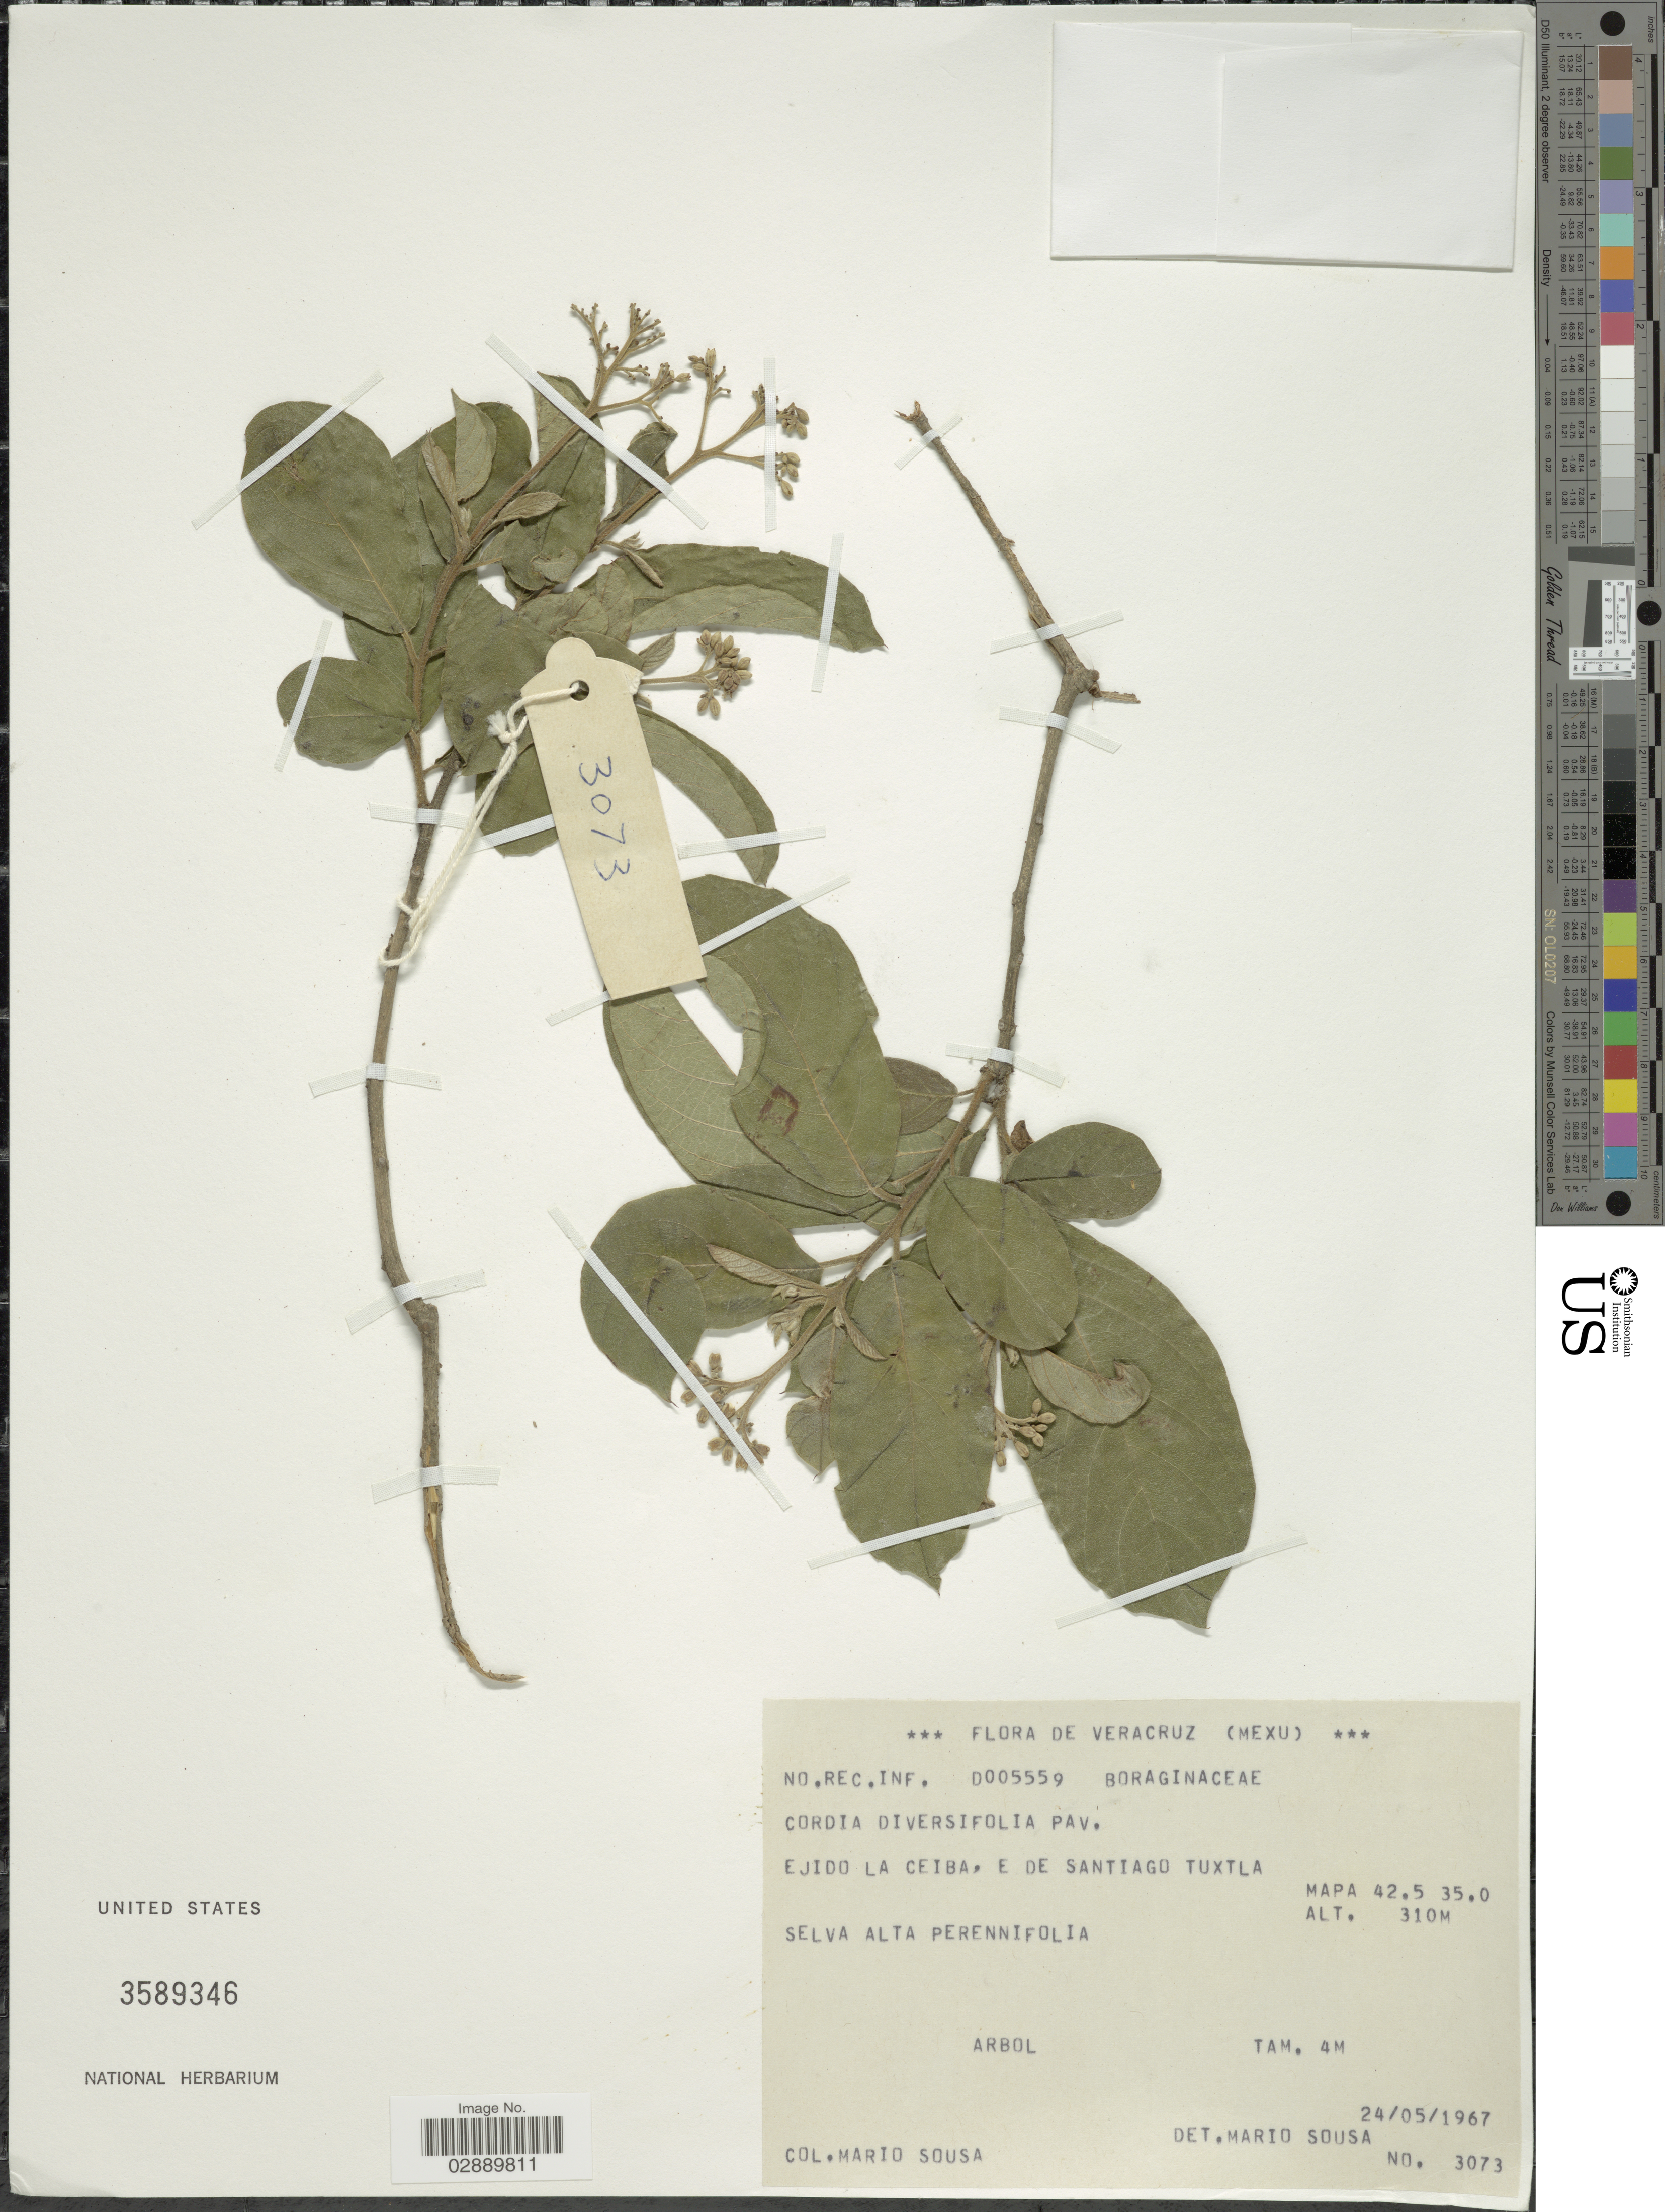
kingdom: Plantae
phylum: Tracheophyta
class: Magnoliopsida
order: Boraginales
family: Cordiaceae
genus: Cordia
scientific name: Cordia diversifolia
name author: Pav. ex DC.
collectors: M. Sousa S.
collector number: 3073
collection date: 1967-05-24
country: Mexico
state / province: Veracruz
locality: Ejido La Ceiba, E de Santiago Tuxtla. Mapa 42.5 35.0, Selva alta Perennifolia.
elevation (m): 310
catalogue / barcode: US 3589346